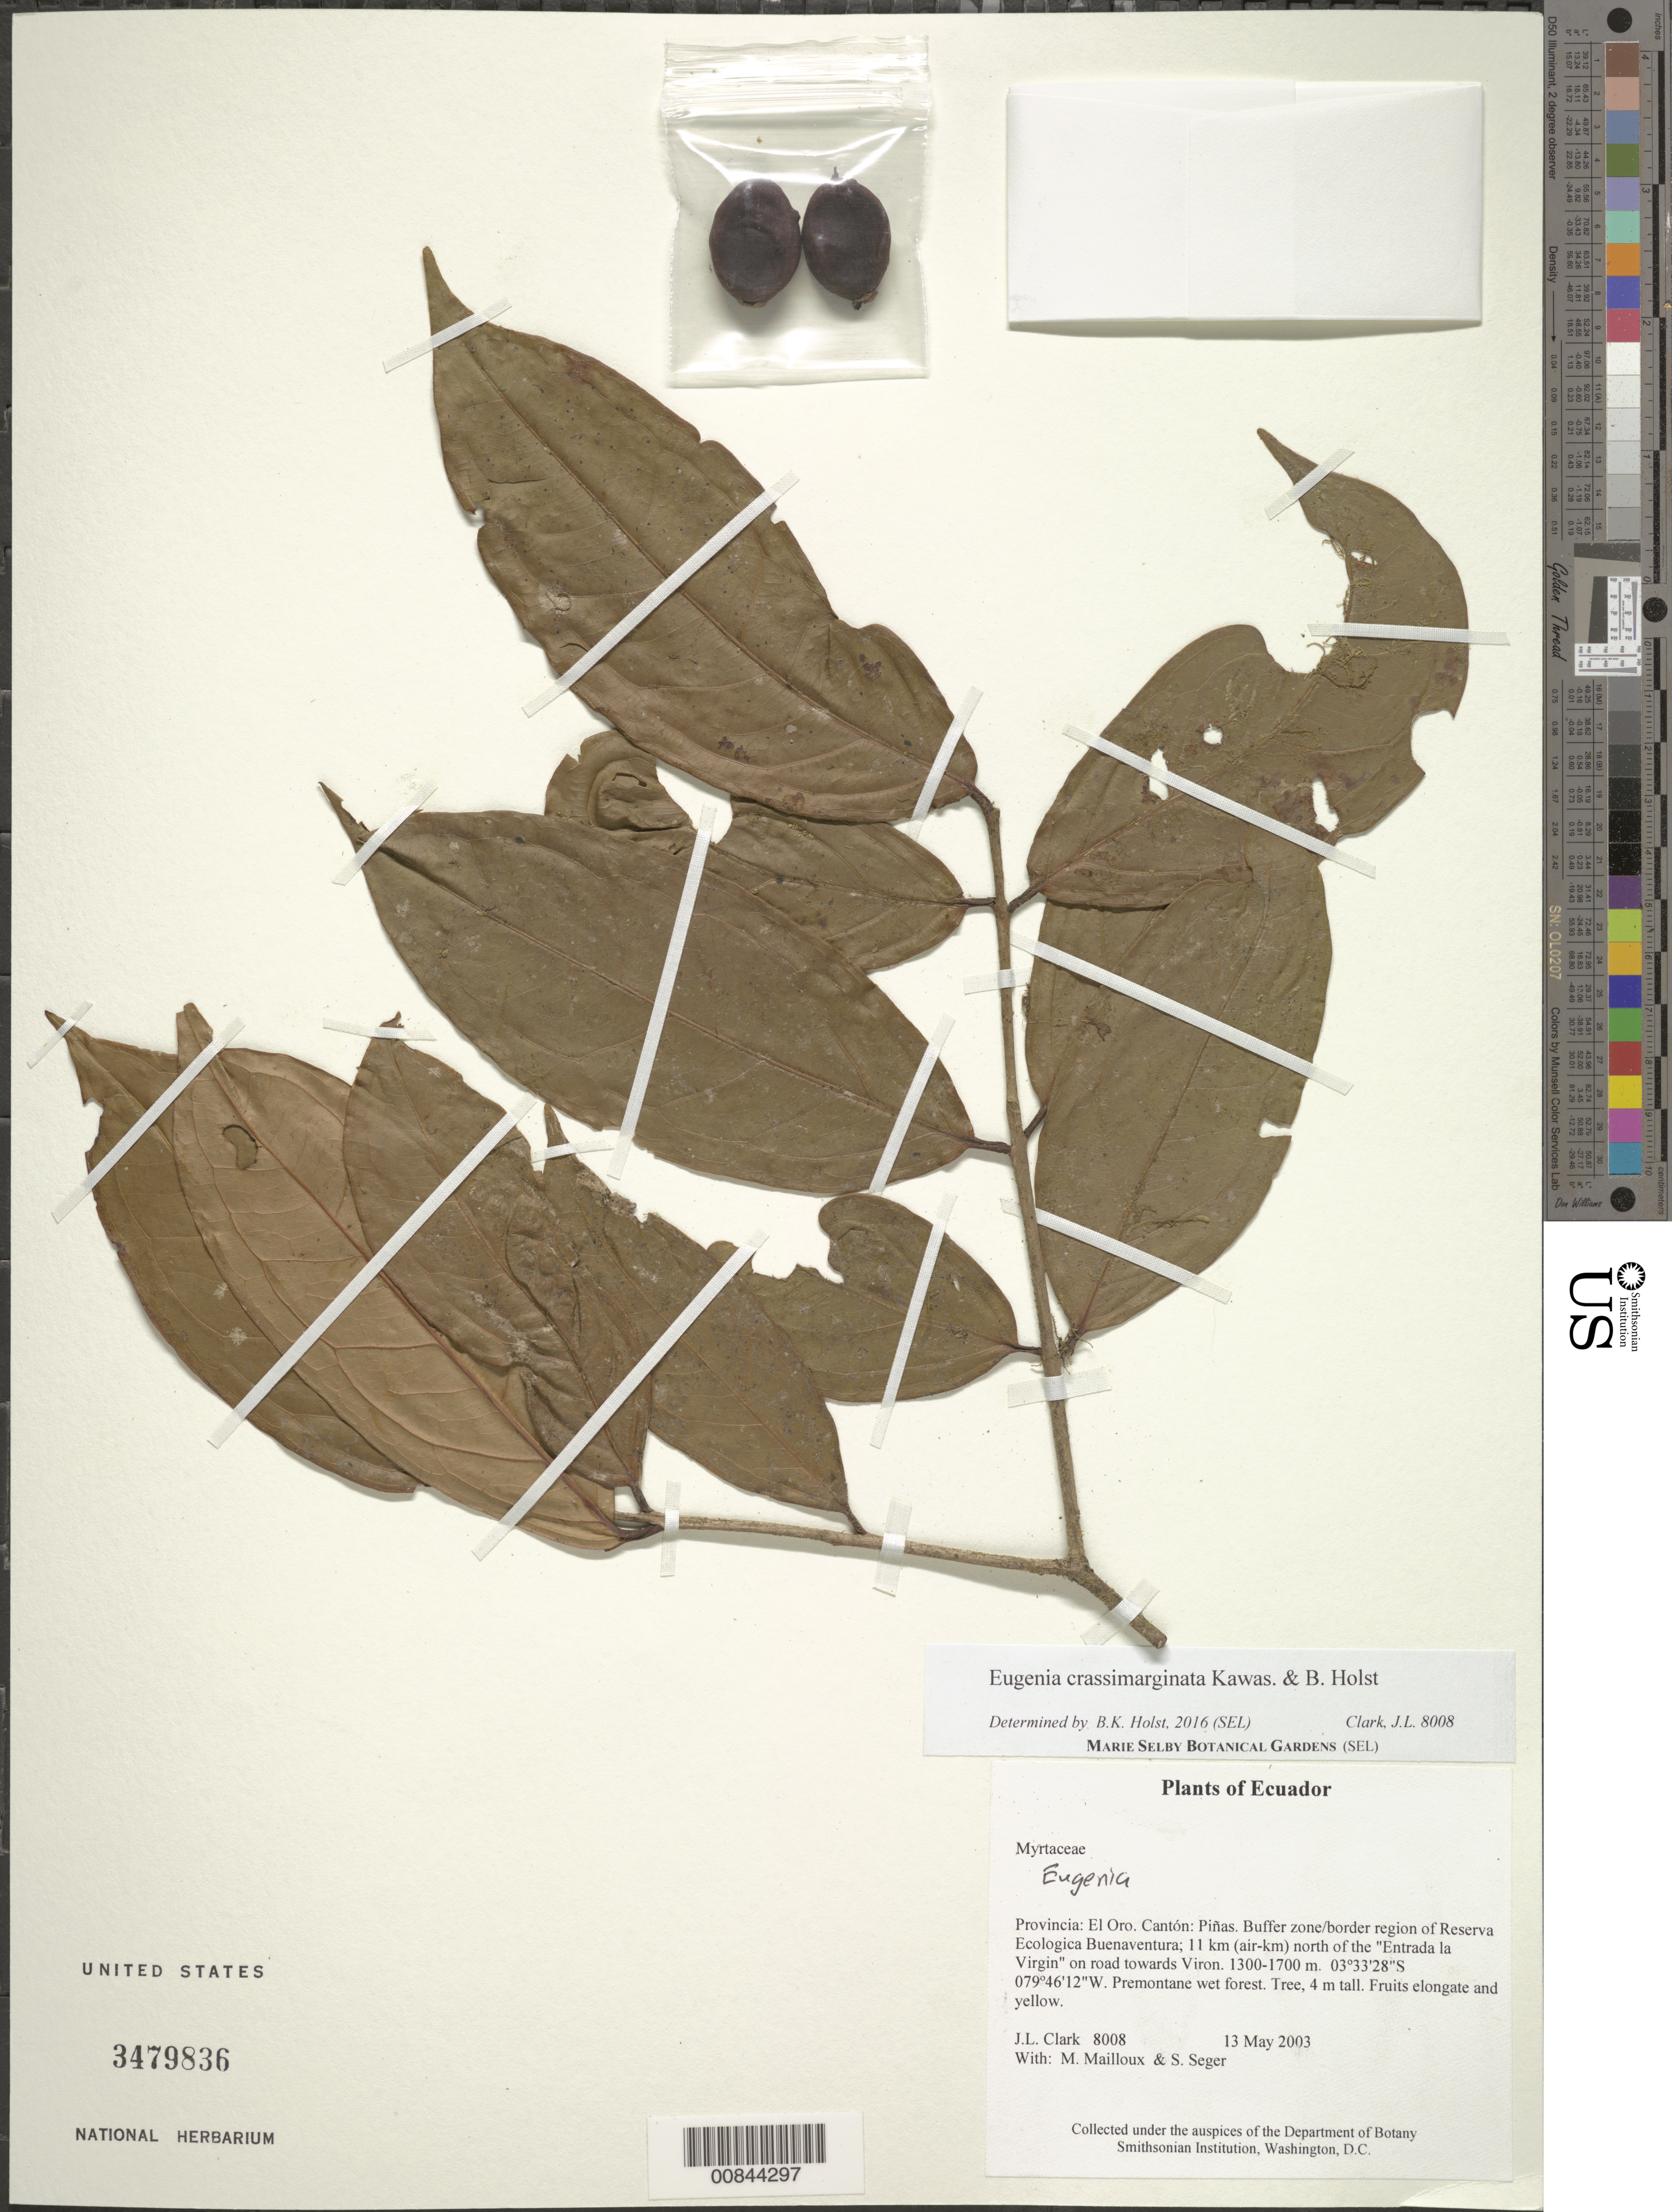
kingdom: Plantae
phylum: Tracheophyta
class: Magnoliopsida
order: Myrtales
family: Myrtaceae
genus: Eugenia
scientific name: Eugenia crassimarginata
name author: M.L. Kawas. & B. Holst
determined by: Holst, Bruce K.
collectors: J. L. Clark, M. Mailloux & S. Seger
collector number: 08008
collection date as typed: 13 May 2003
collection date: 2003-05-13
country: Ecuador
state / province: El Oro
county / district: Piñas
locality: Buffer zone/border region of Reserva Ecologica Buenaventura; 11 km (air-km) north of the "Entrada la Virgin" on road towards Viron.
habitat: Premontane wet forest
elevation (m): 1300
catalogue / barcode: US 3479836